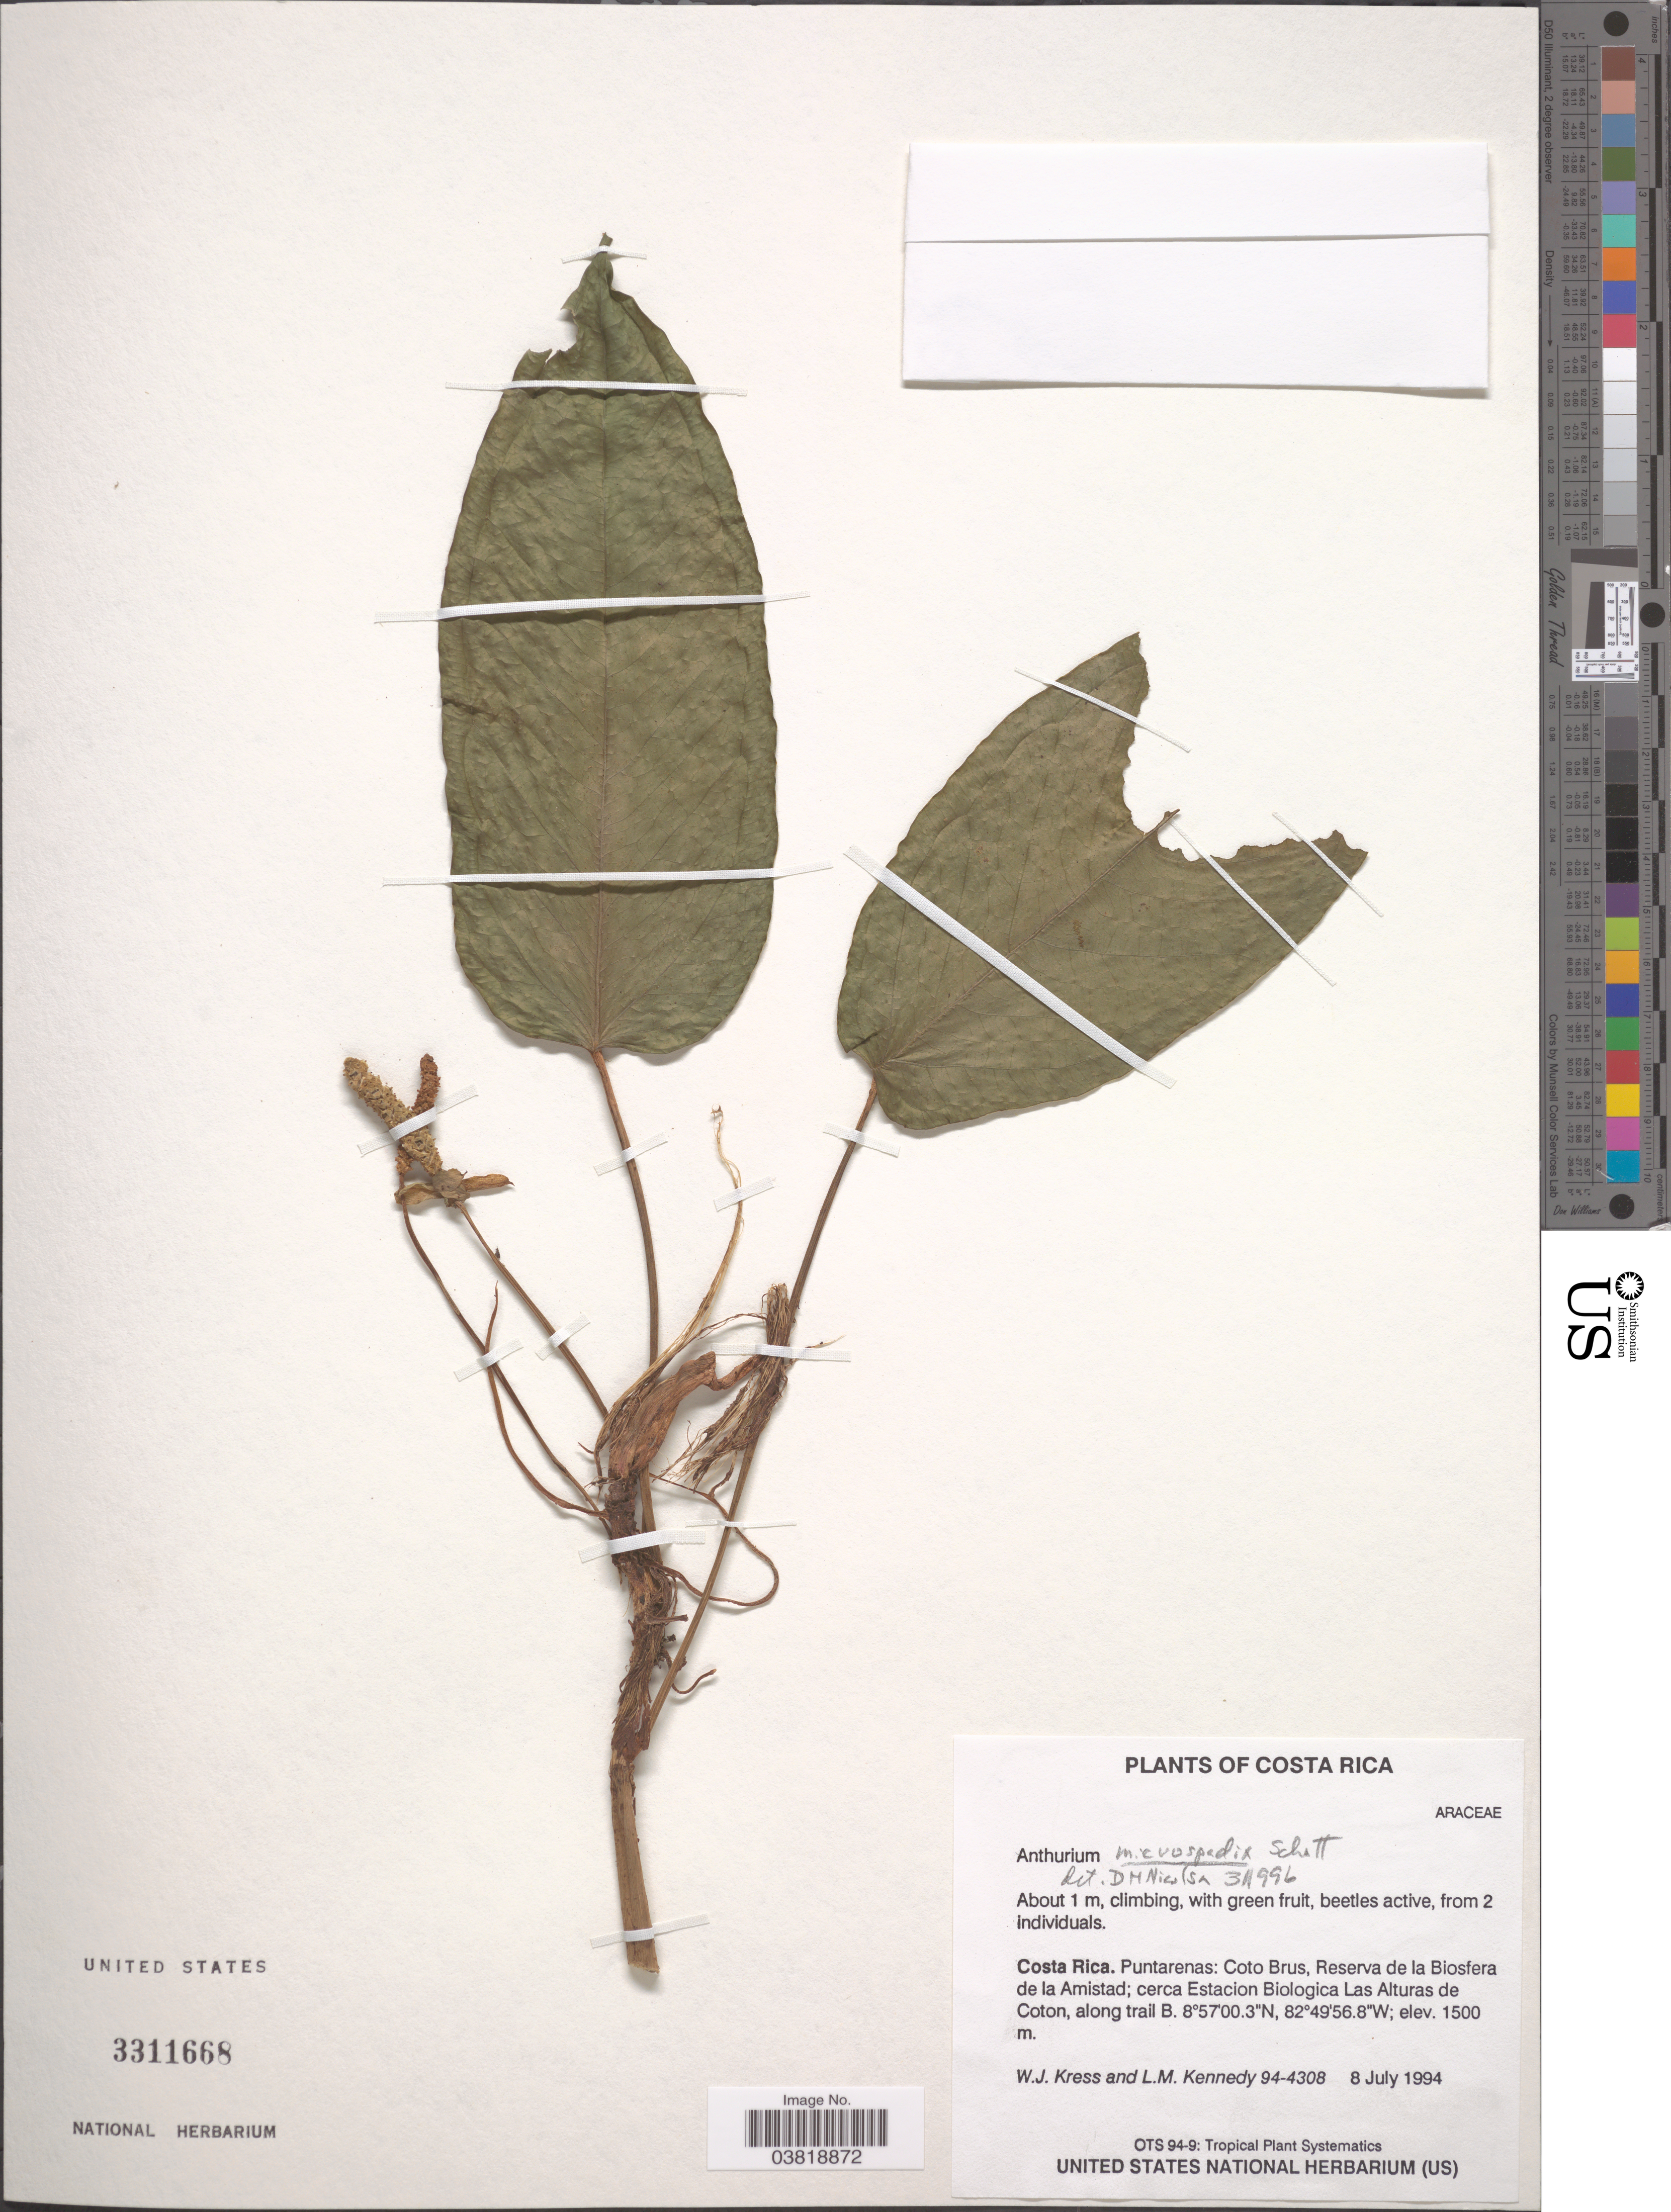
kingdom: Plantae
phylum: Tracheophyta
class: Liliopsida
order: Alismatales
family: Araceae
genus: Anthurium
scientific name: Anthurium microspadix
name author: Schott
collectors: W. J. Kress & L. M. Kennedy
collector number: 94-4308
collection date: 1994-07-08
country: Costa Rica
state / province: Puntarenas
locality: Coto Brus, Reserva de la Biosfera de la Amistad; cerca Estacion Biologica Las Alturas de Coton, along trail B.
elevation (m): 1500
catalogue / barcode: US 3311668